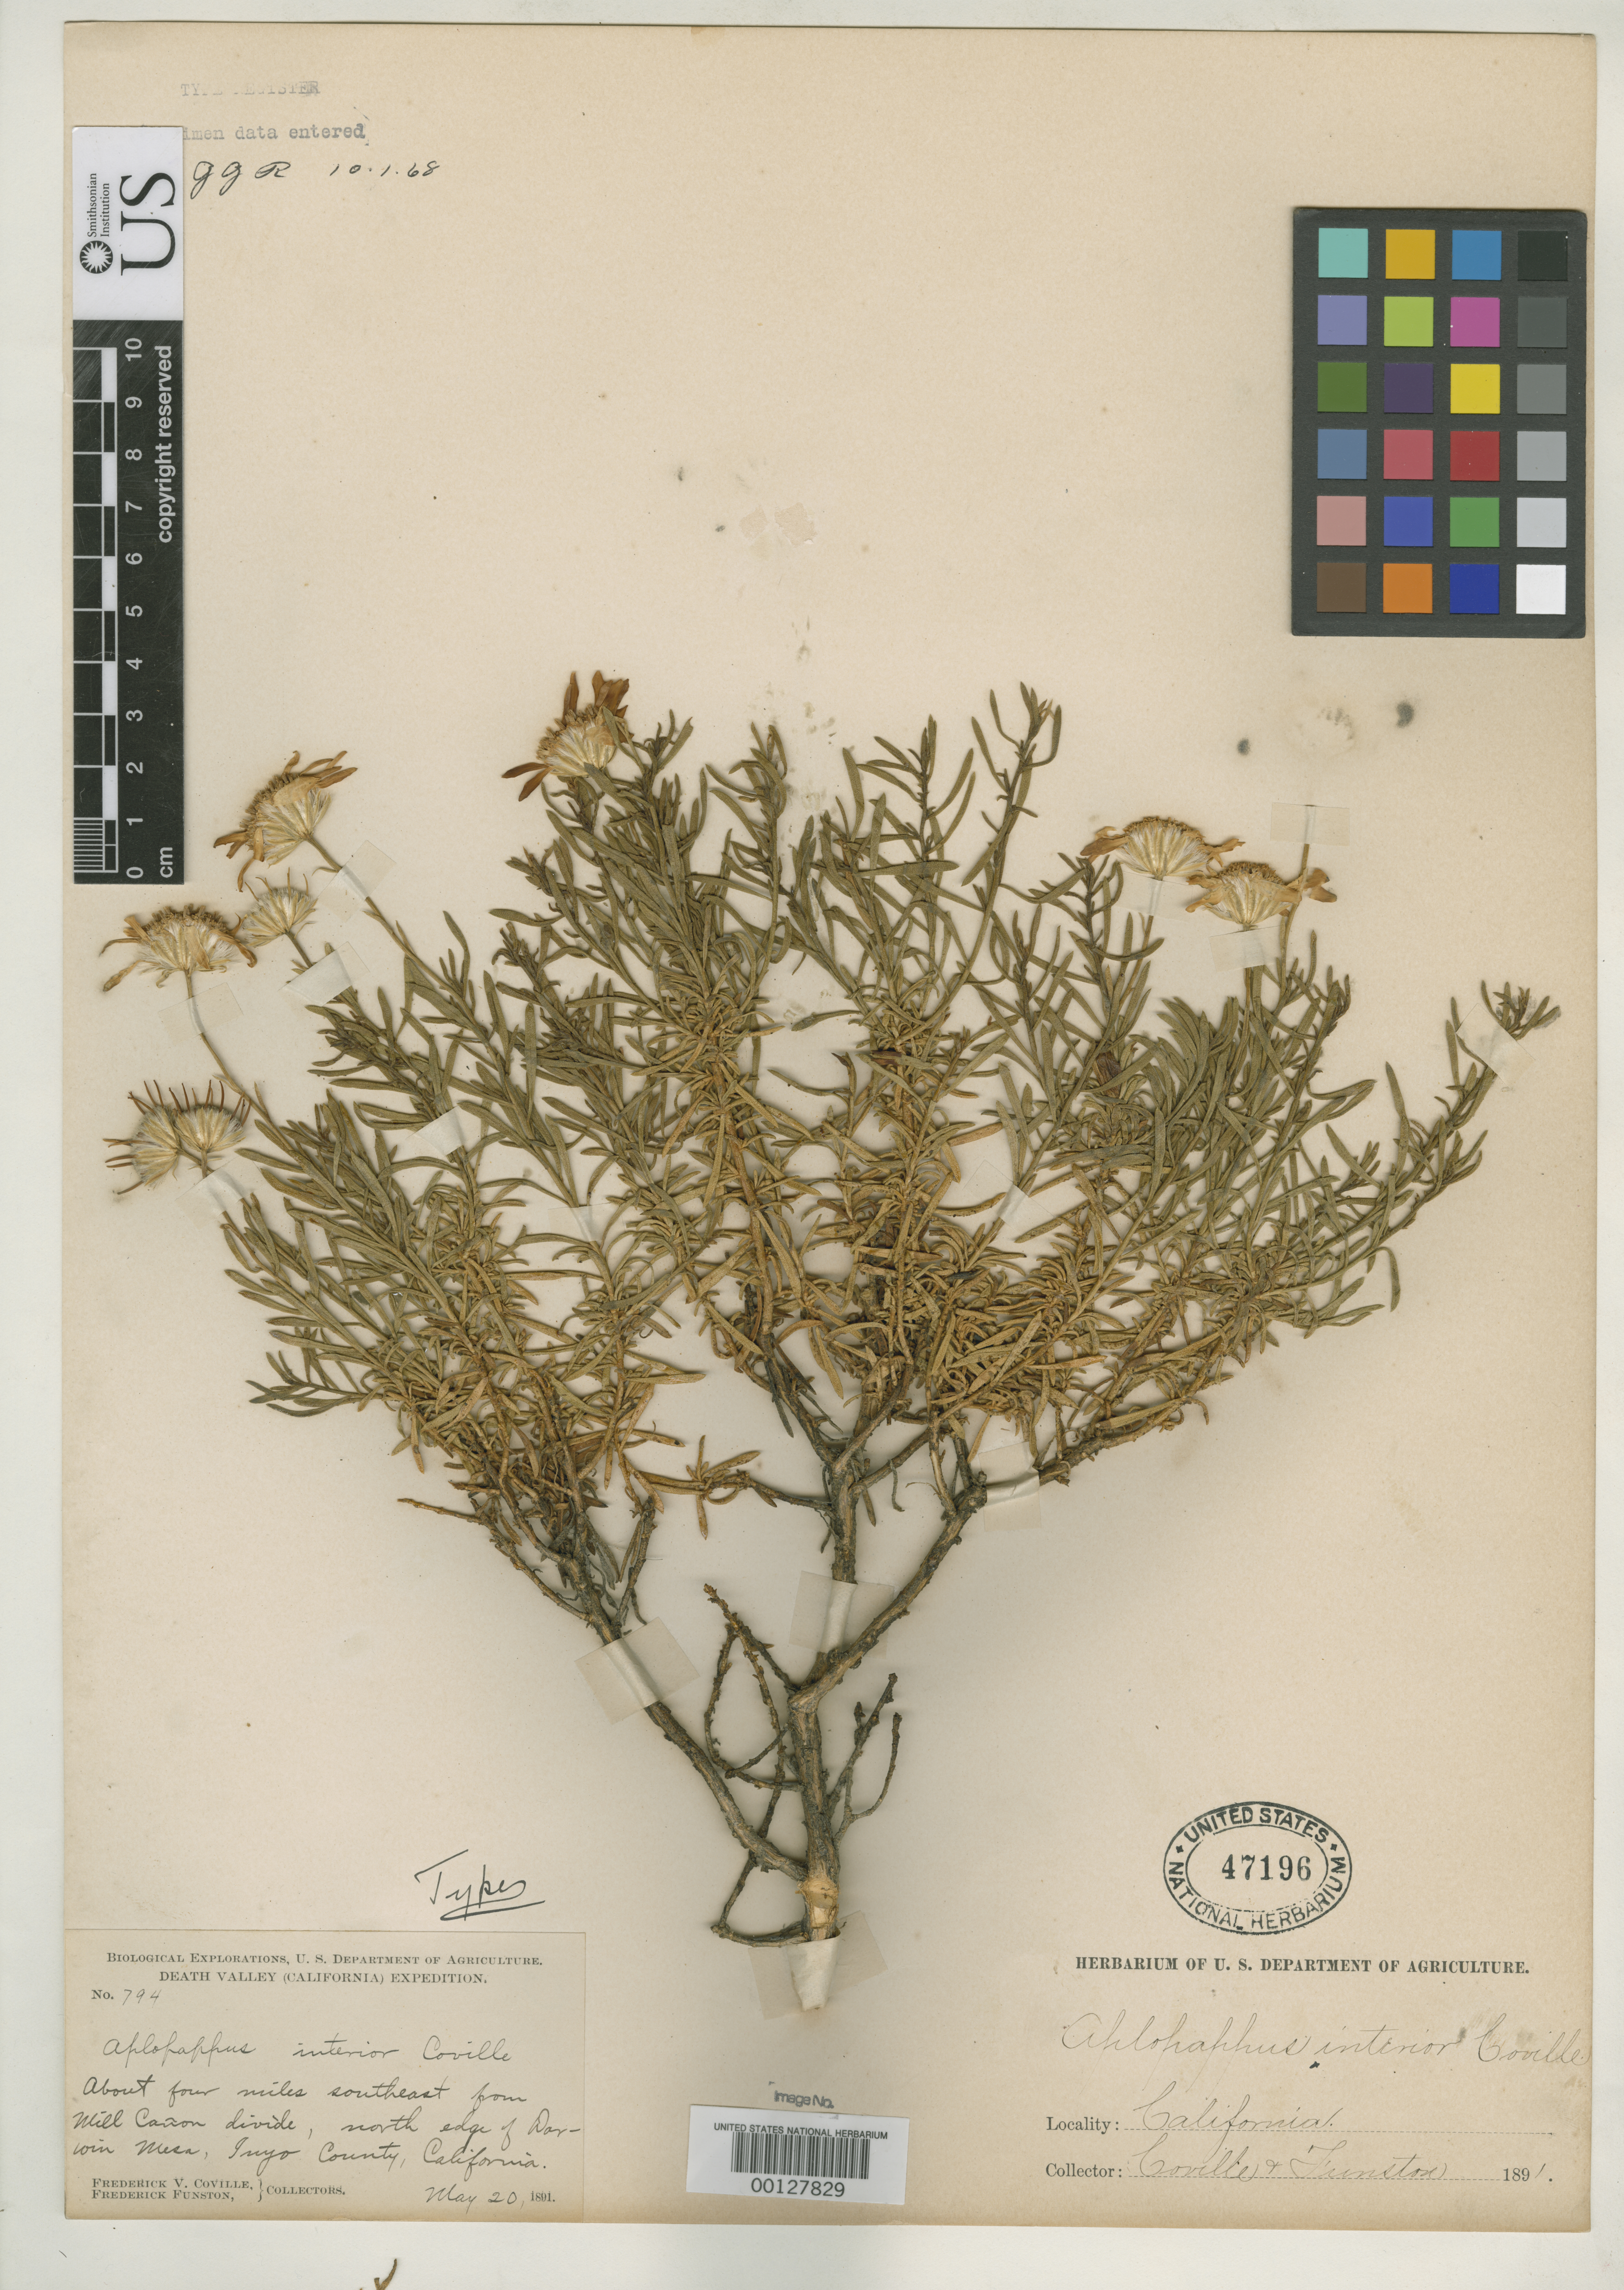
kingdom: Plantae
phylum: Tracheophyta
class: Magnoliopsida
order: Asterales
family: Asteraceae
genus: Haplopappus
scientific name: Haplopappus interior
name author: Coville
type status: Holotype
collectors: F. V. Coville & F. Funston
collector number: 794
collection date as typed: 20 May 1891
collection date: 1891-05-20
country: United States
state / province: California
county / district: Inyo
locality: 4 mi SE of Mill Canyon Divide, N edge of Darwin.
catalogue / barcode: US 47196